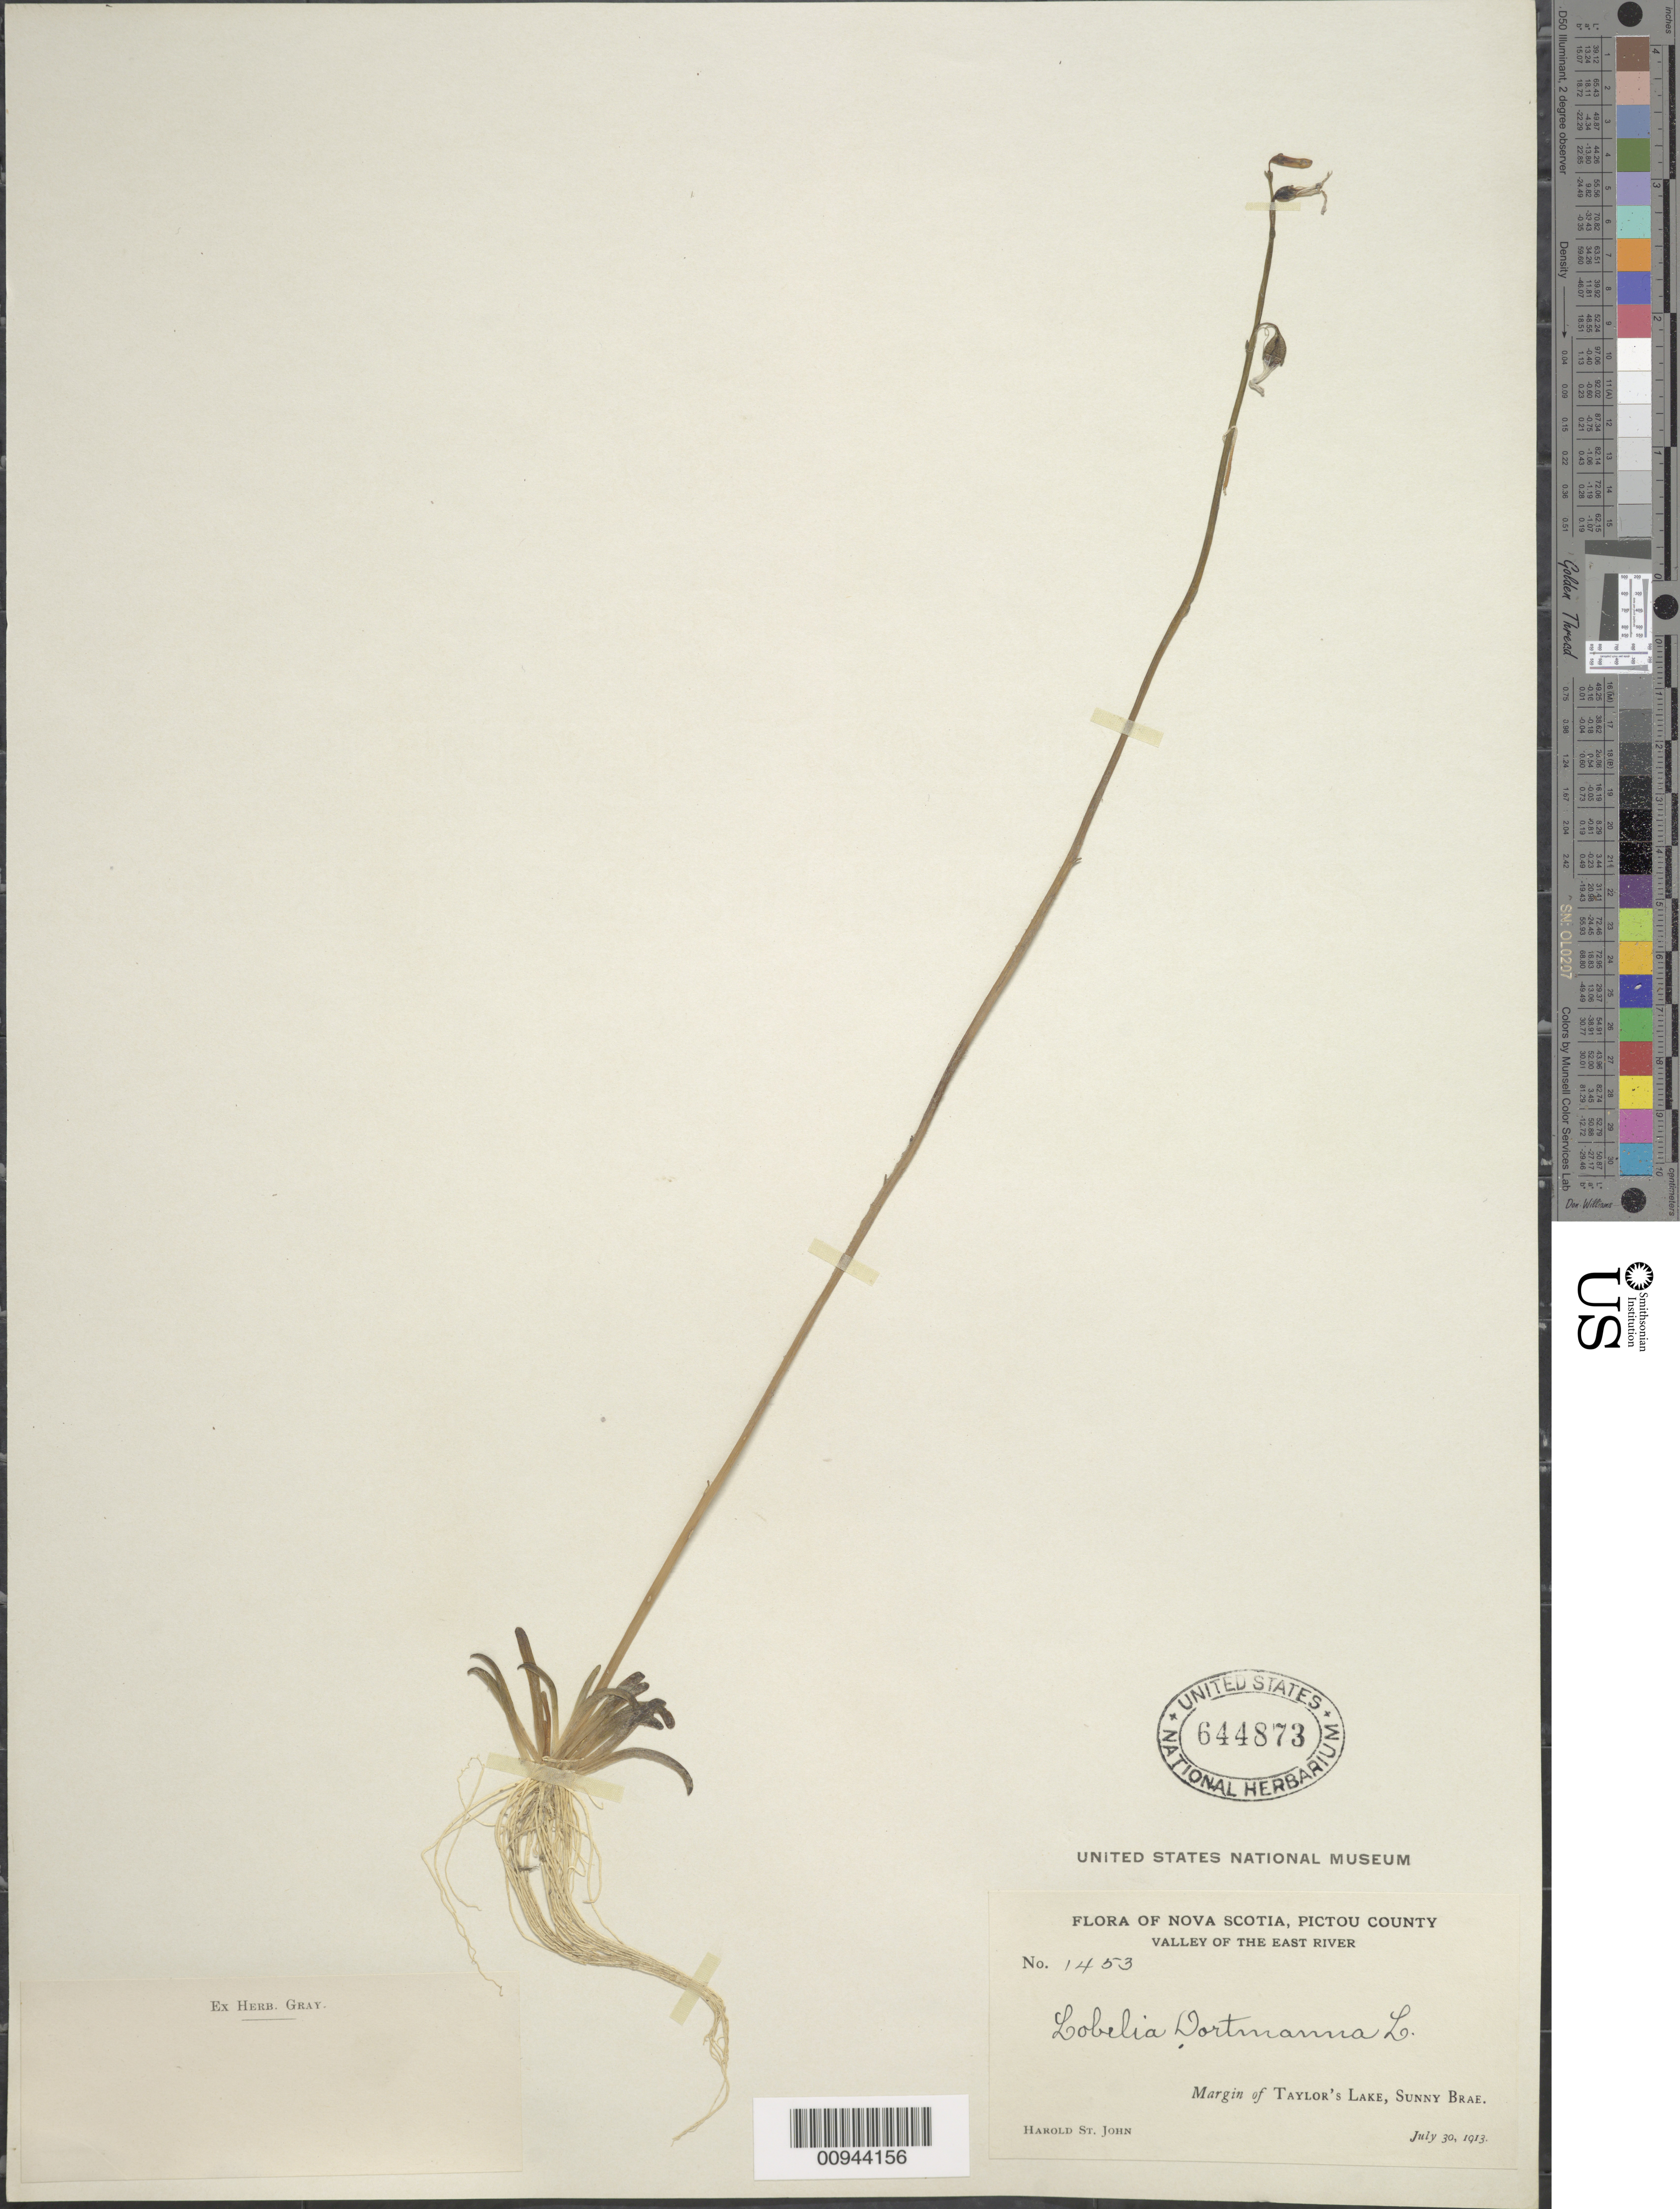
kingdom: Plantae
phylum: Tracheophyta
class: Magnoliopsida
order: Asterales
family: Campanulaceae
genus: Lobelia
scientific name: Lobelia dortmanna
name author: L.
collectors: H. St. John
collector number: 1453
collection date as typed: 30 Jul 1913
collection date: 1913-07-30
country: Canada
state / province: Nova Scotia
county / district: Pictou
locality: Margin of Taylor's Lake, Sunny Brae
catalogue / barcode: US 644873